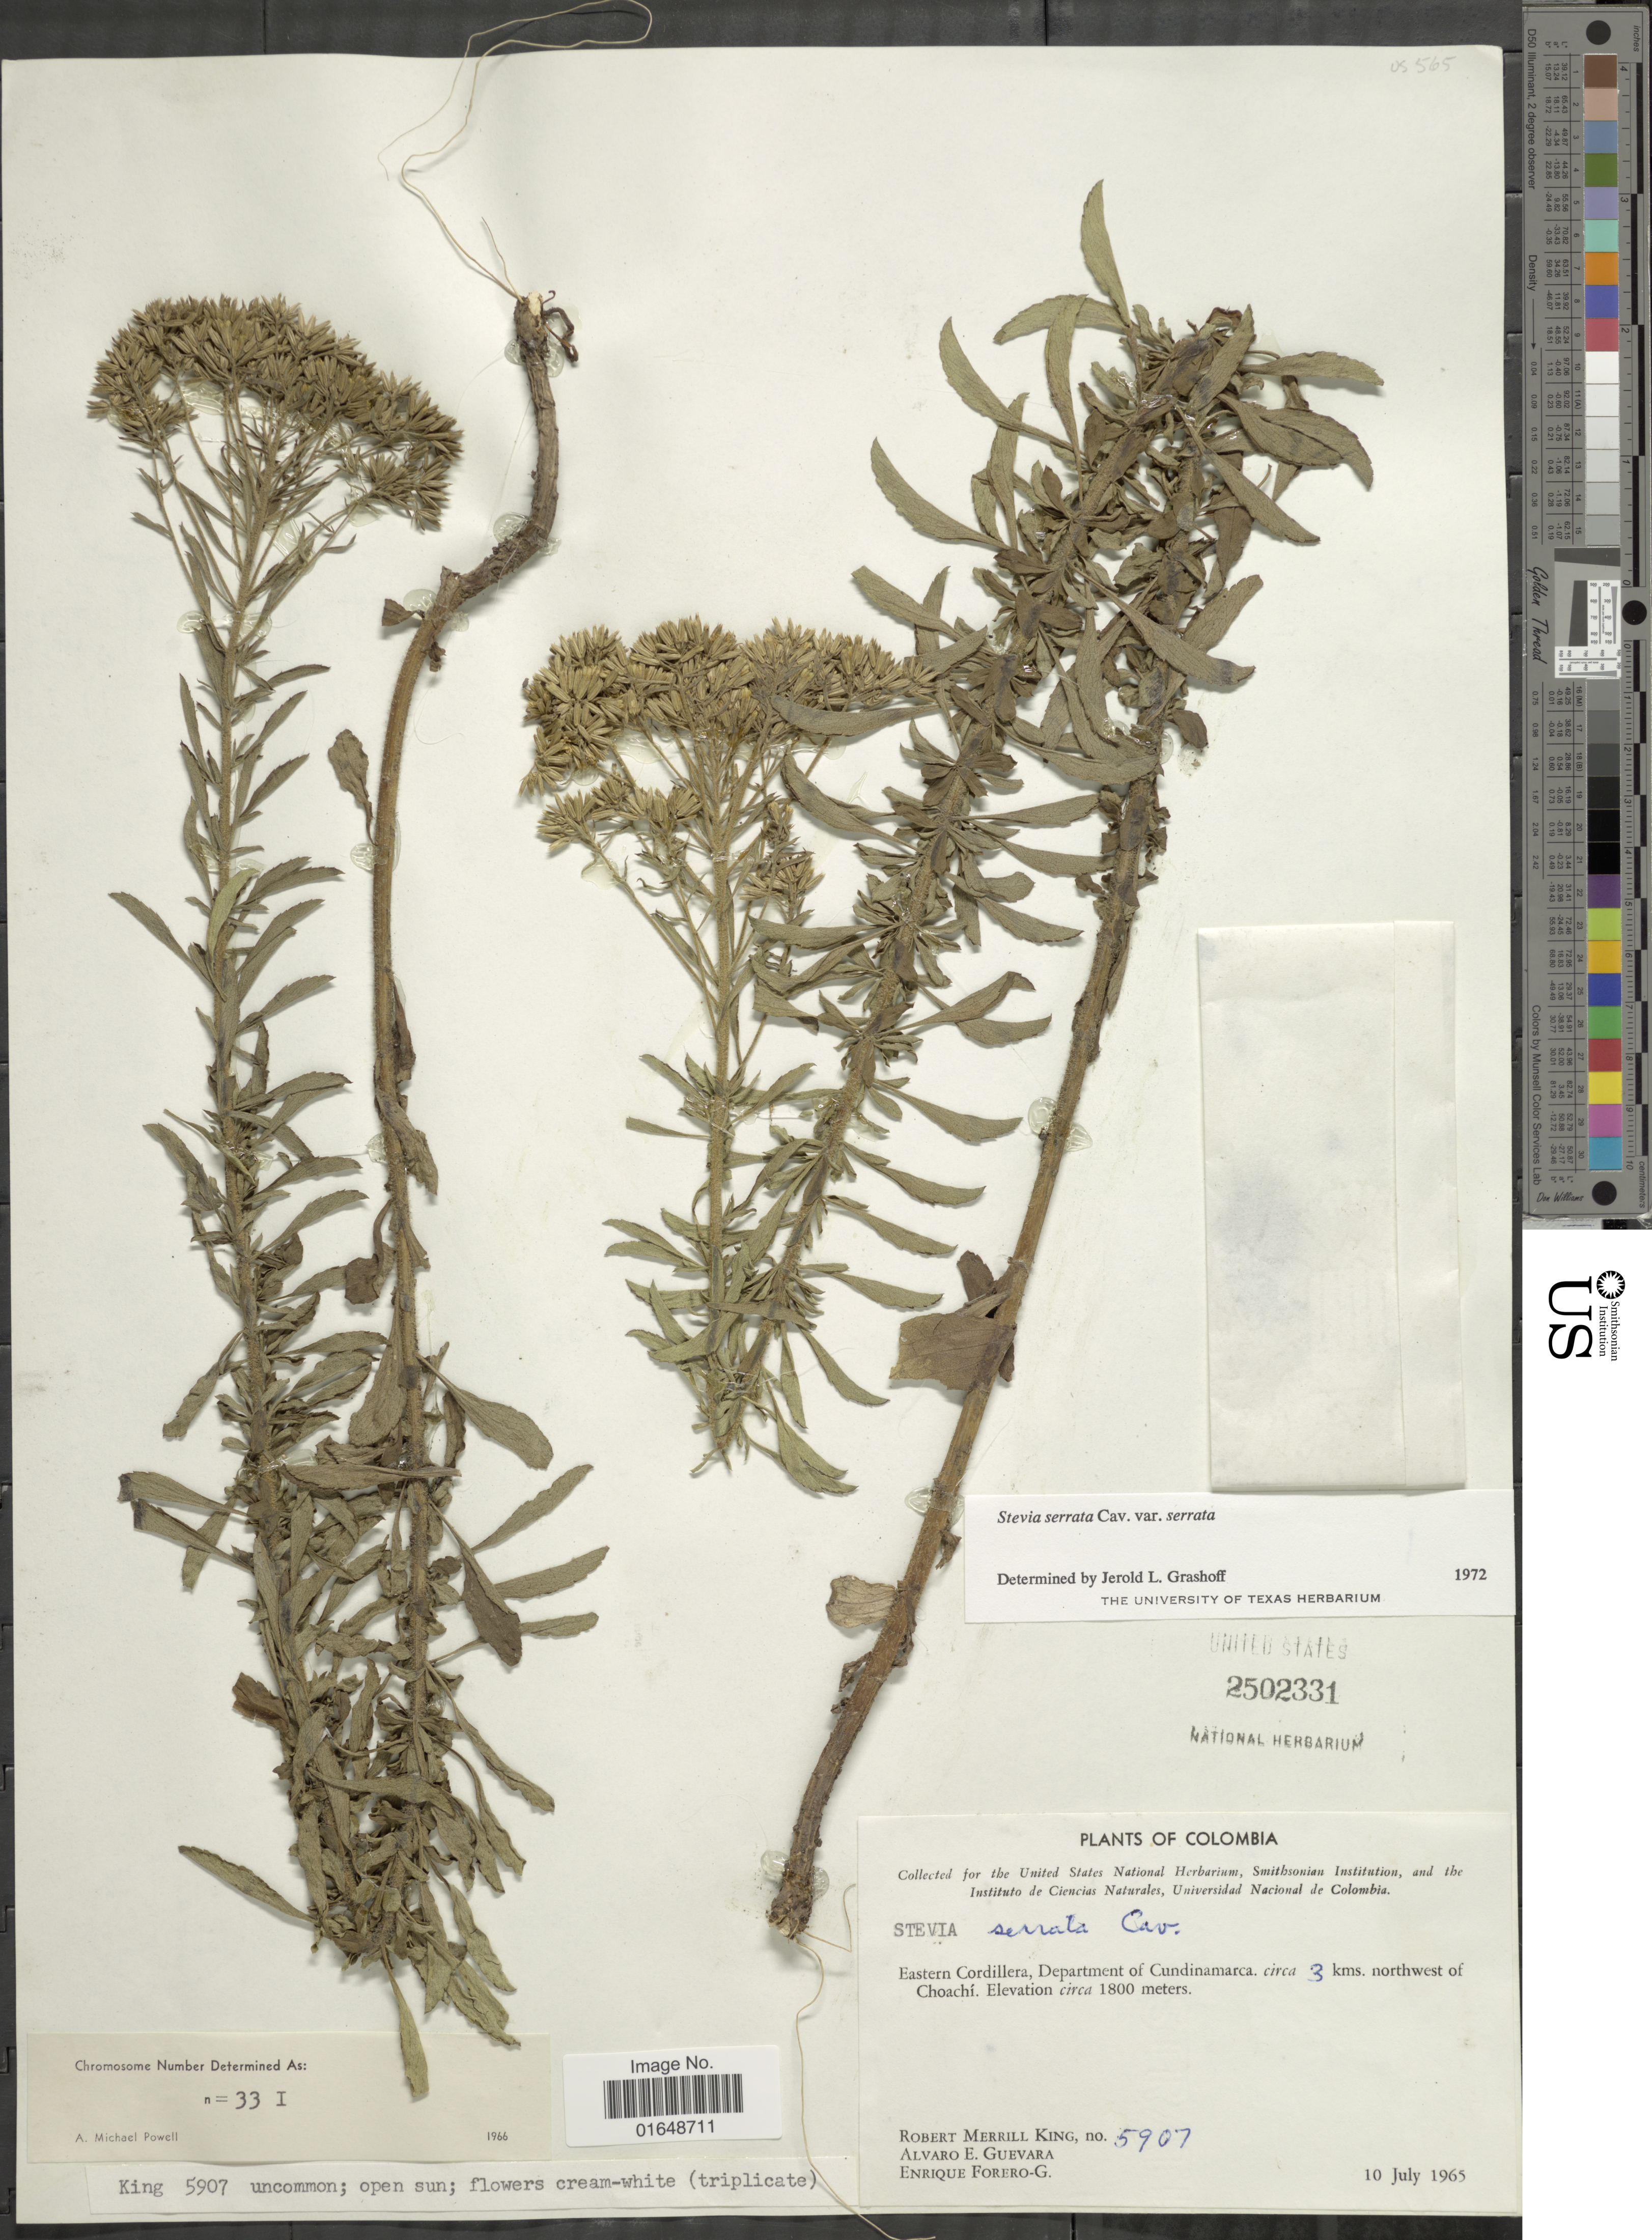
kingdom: Plantae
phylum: Tracheophyta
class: Magnoliopsida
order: Asterales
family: Asteraceae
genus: Stevia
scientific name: Stevia serrata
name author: Cav.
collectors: R. M. King, A. E. Guevara & E. Forero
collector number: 5907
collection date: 1965-07-10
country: Colombia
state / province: Cundinamarca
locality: Eastern Cordillera, Department of Cundinamarca, circa 3 kms. northwest of Choachí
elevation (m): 1800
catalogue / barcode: US 2502331